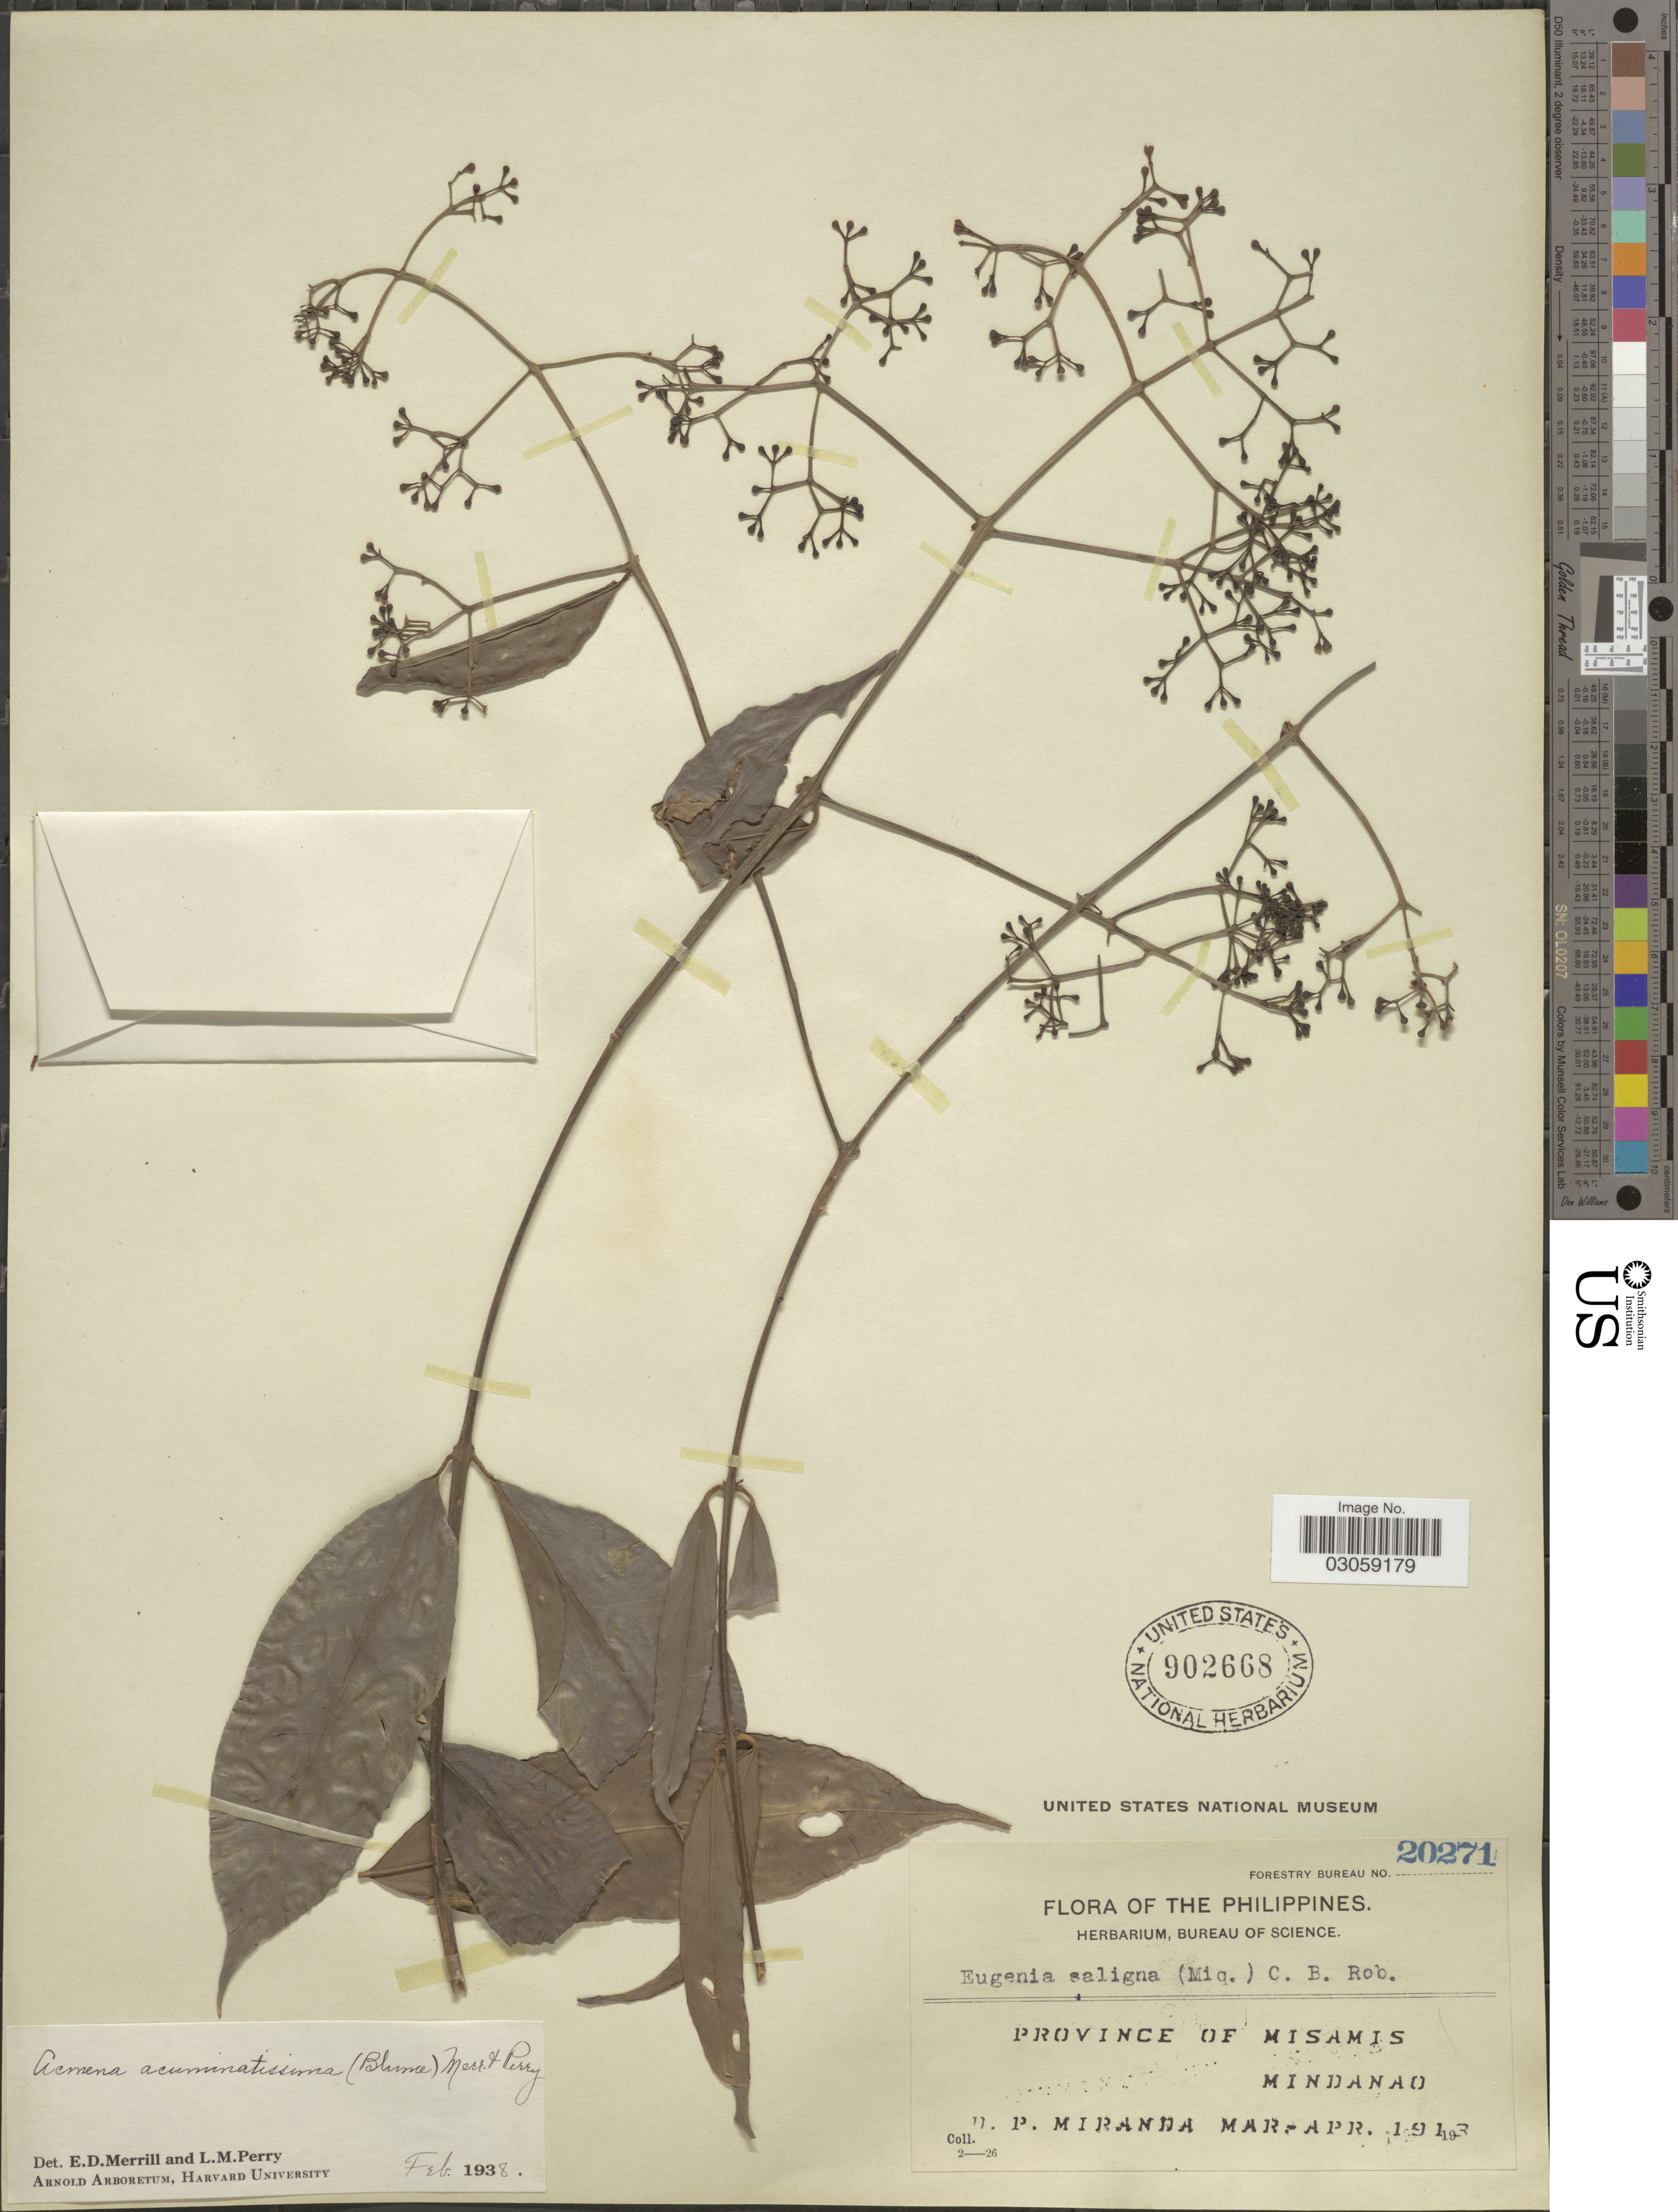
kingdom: Plantae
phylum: Tracheophyta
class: Magnoliopsida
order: Myrtales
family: Myrtaceae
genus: Syzygium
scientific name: Syzygium acuminatissimum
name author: (Blume) DC.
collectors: D. P. Miranda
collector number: Forestry Bureau 20271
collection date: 1913-03/1913-04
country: Philippines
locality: Province of Misamis. Mindanao.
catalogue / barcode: US 902668